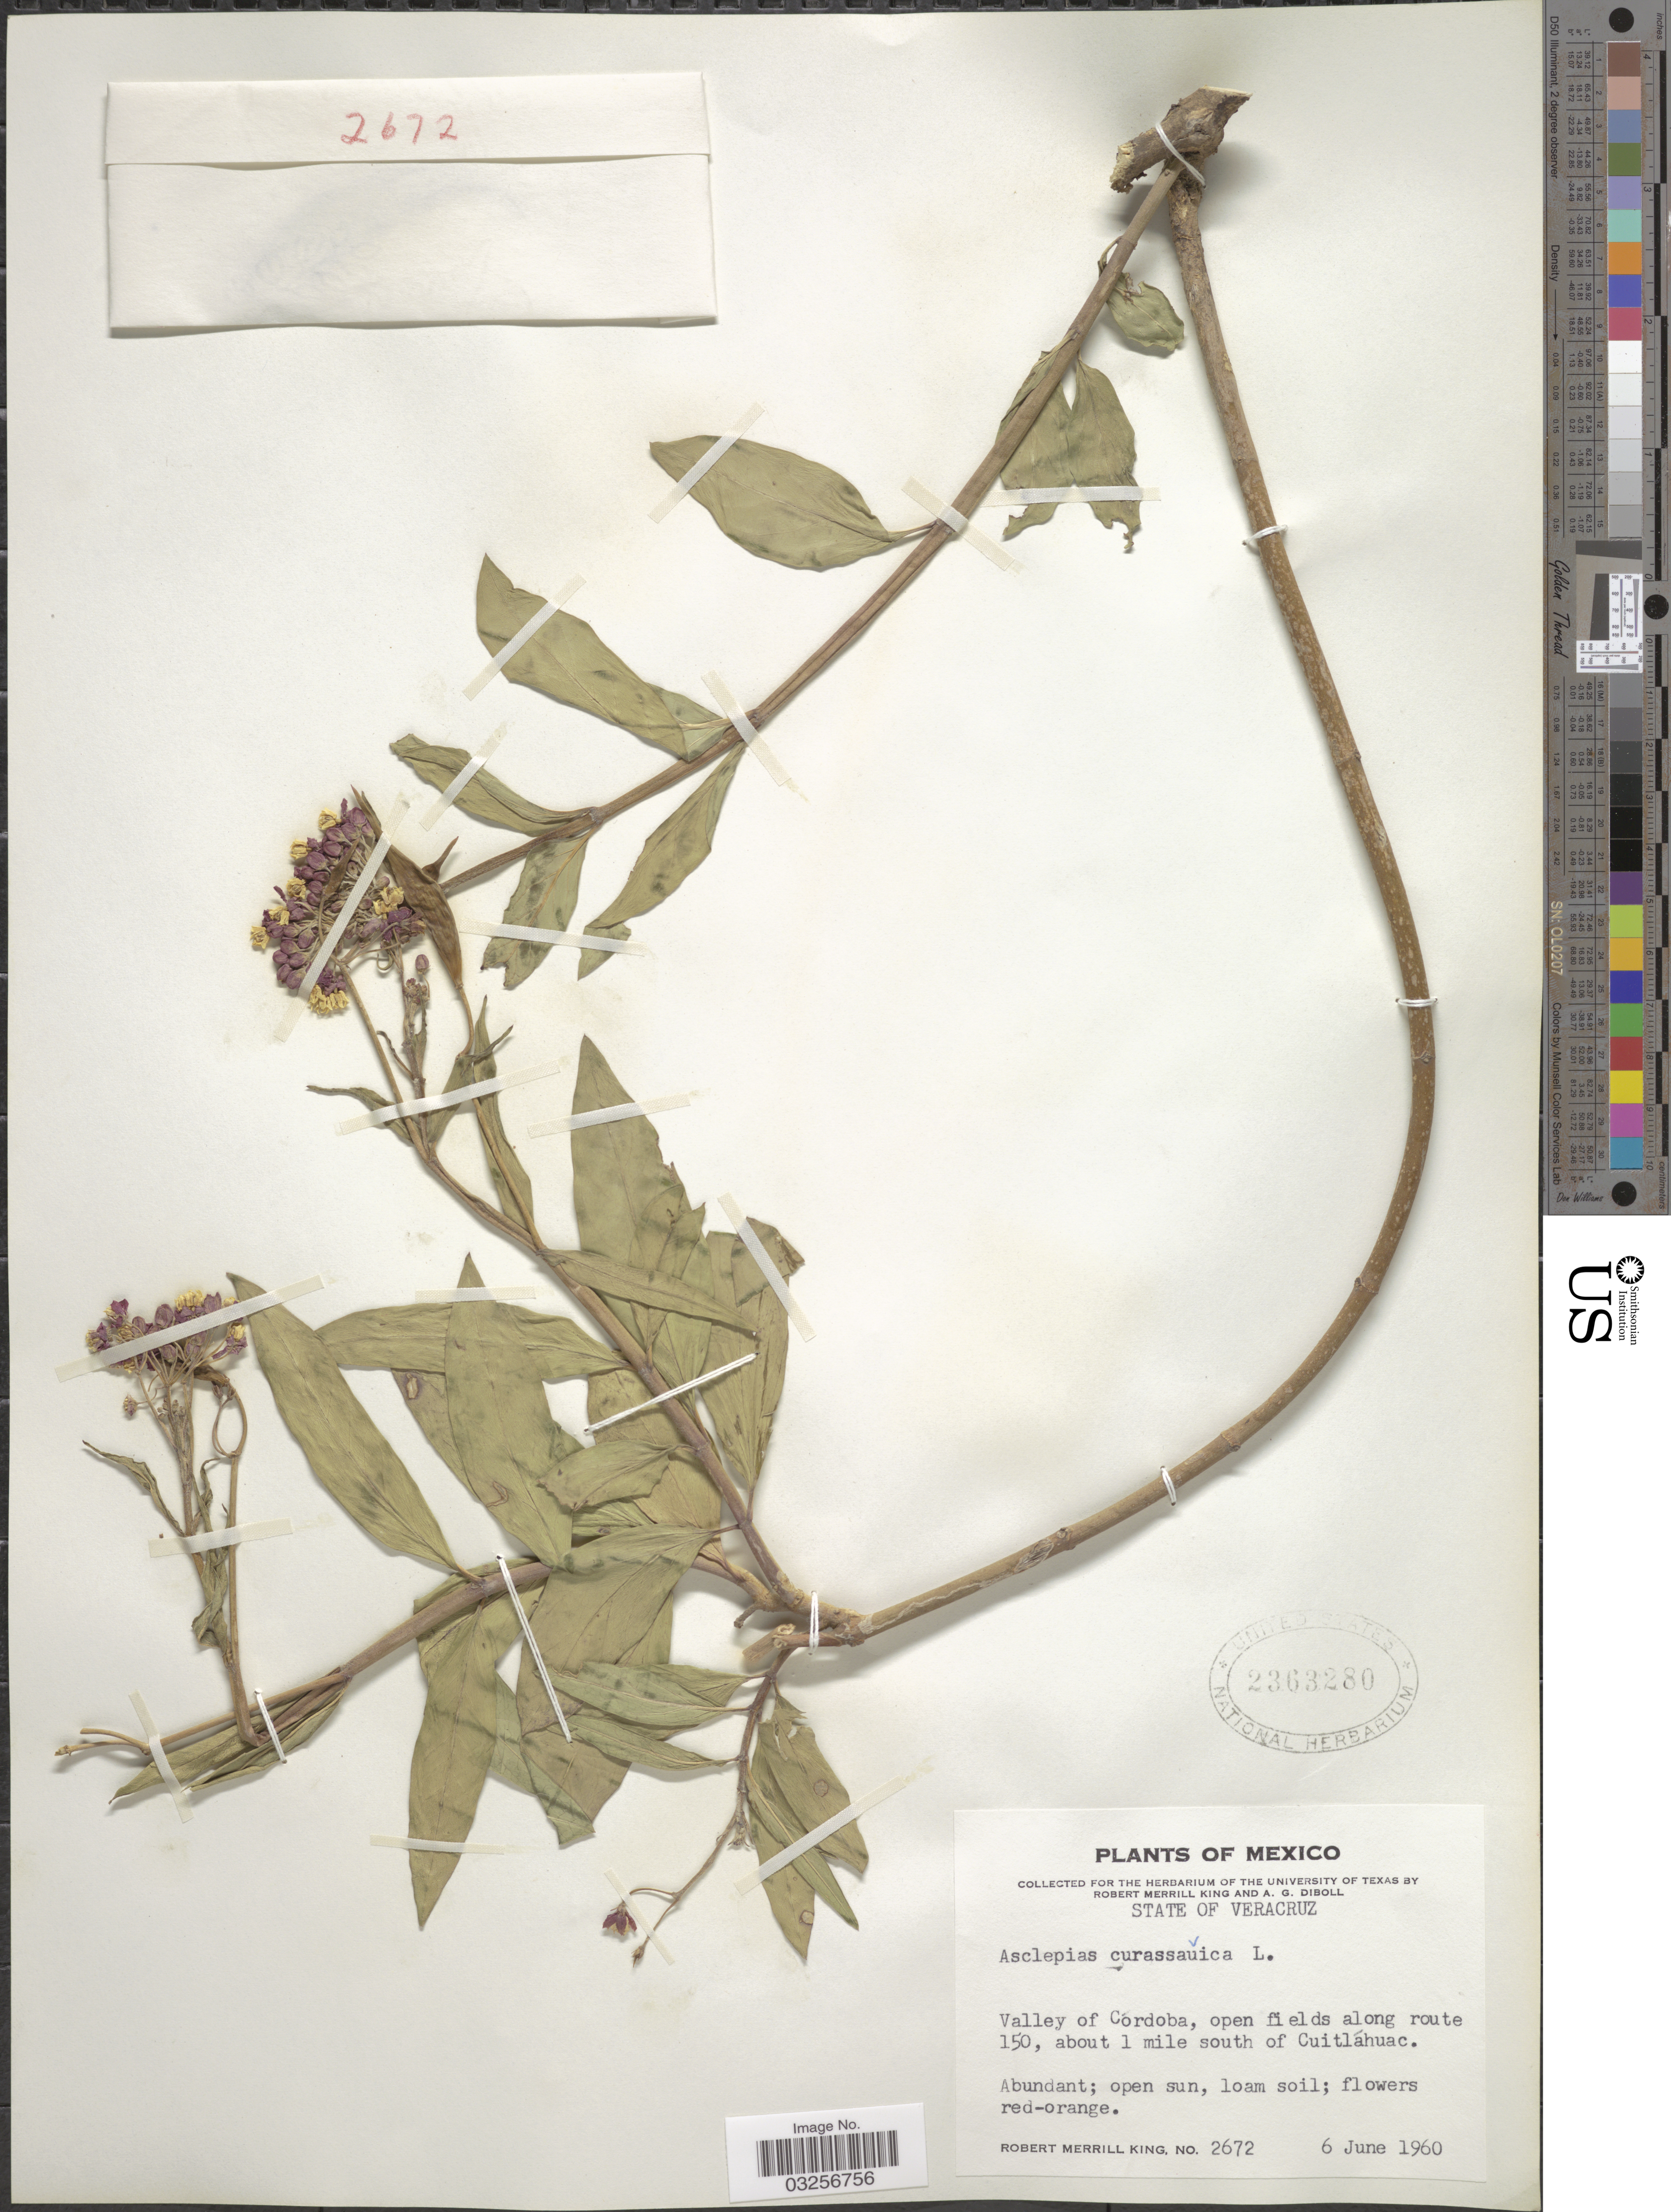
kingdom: Plantae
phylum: Tracheophyta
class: Magnoliopsida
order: Gentianales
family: Apocynaceae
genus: Asclepias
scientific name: Asclepias curassavica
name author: L.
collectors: R. M. King & A. Diboll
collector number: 2672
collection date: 1960-06-06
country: Mexico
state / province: Veracruz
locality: State of Veracruz, Valley of Cordoba, open fields along route 150, about 1 mile south of Cuitláhuac.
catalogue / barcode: US 2363280